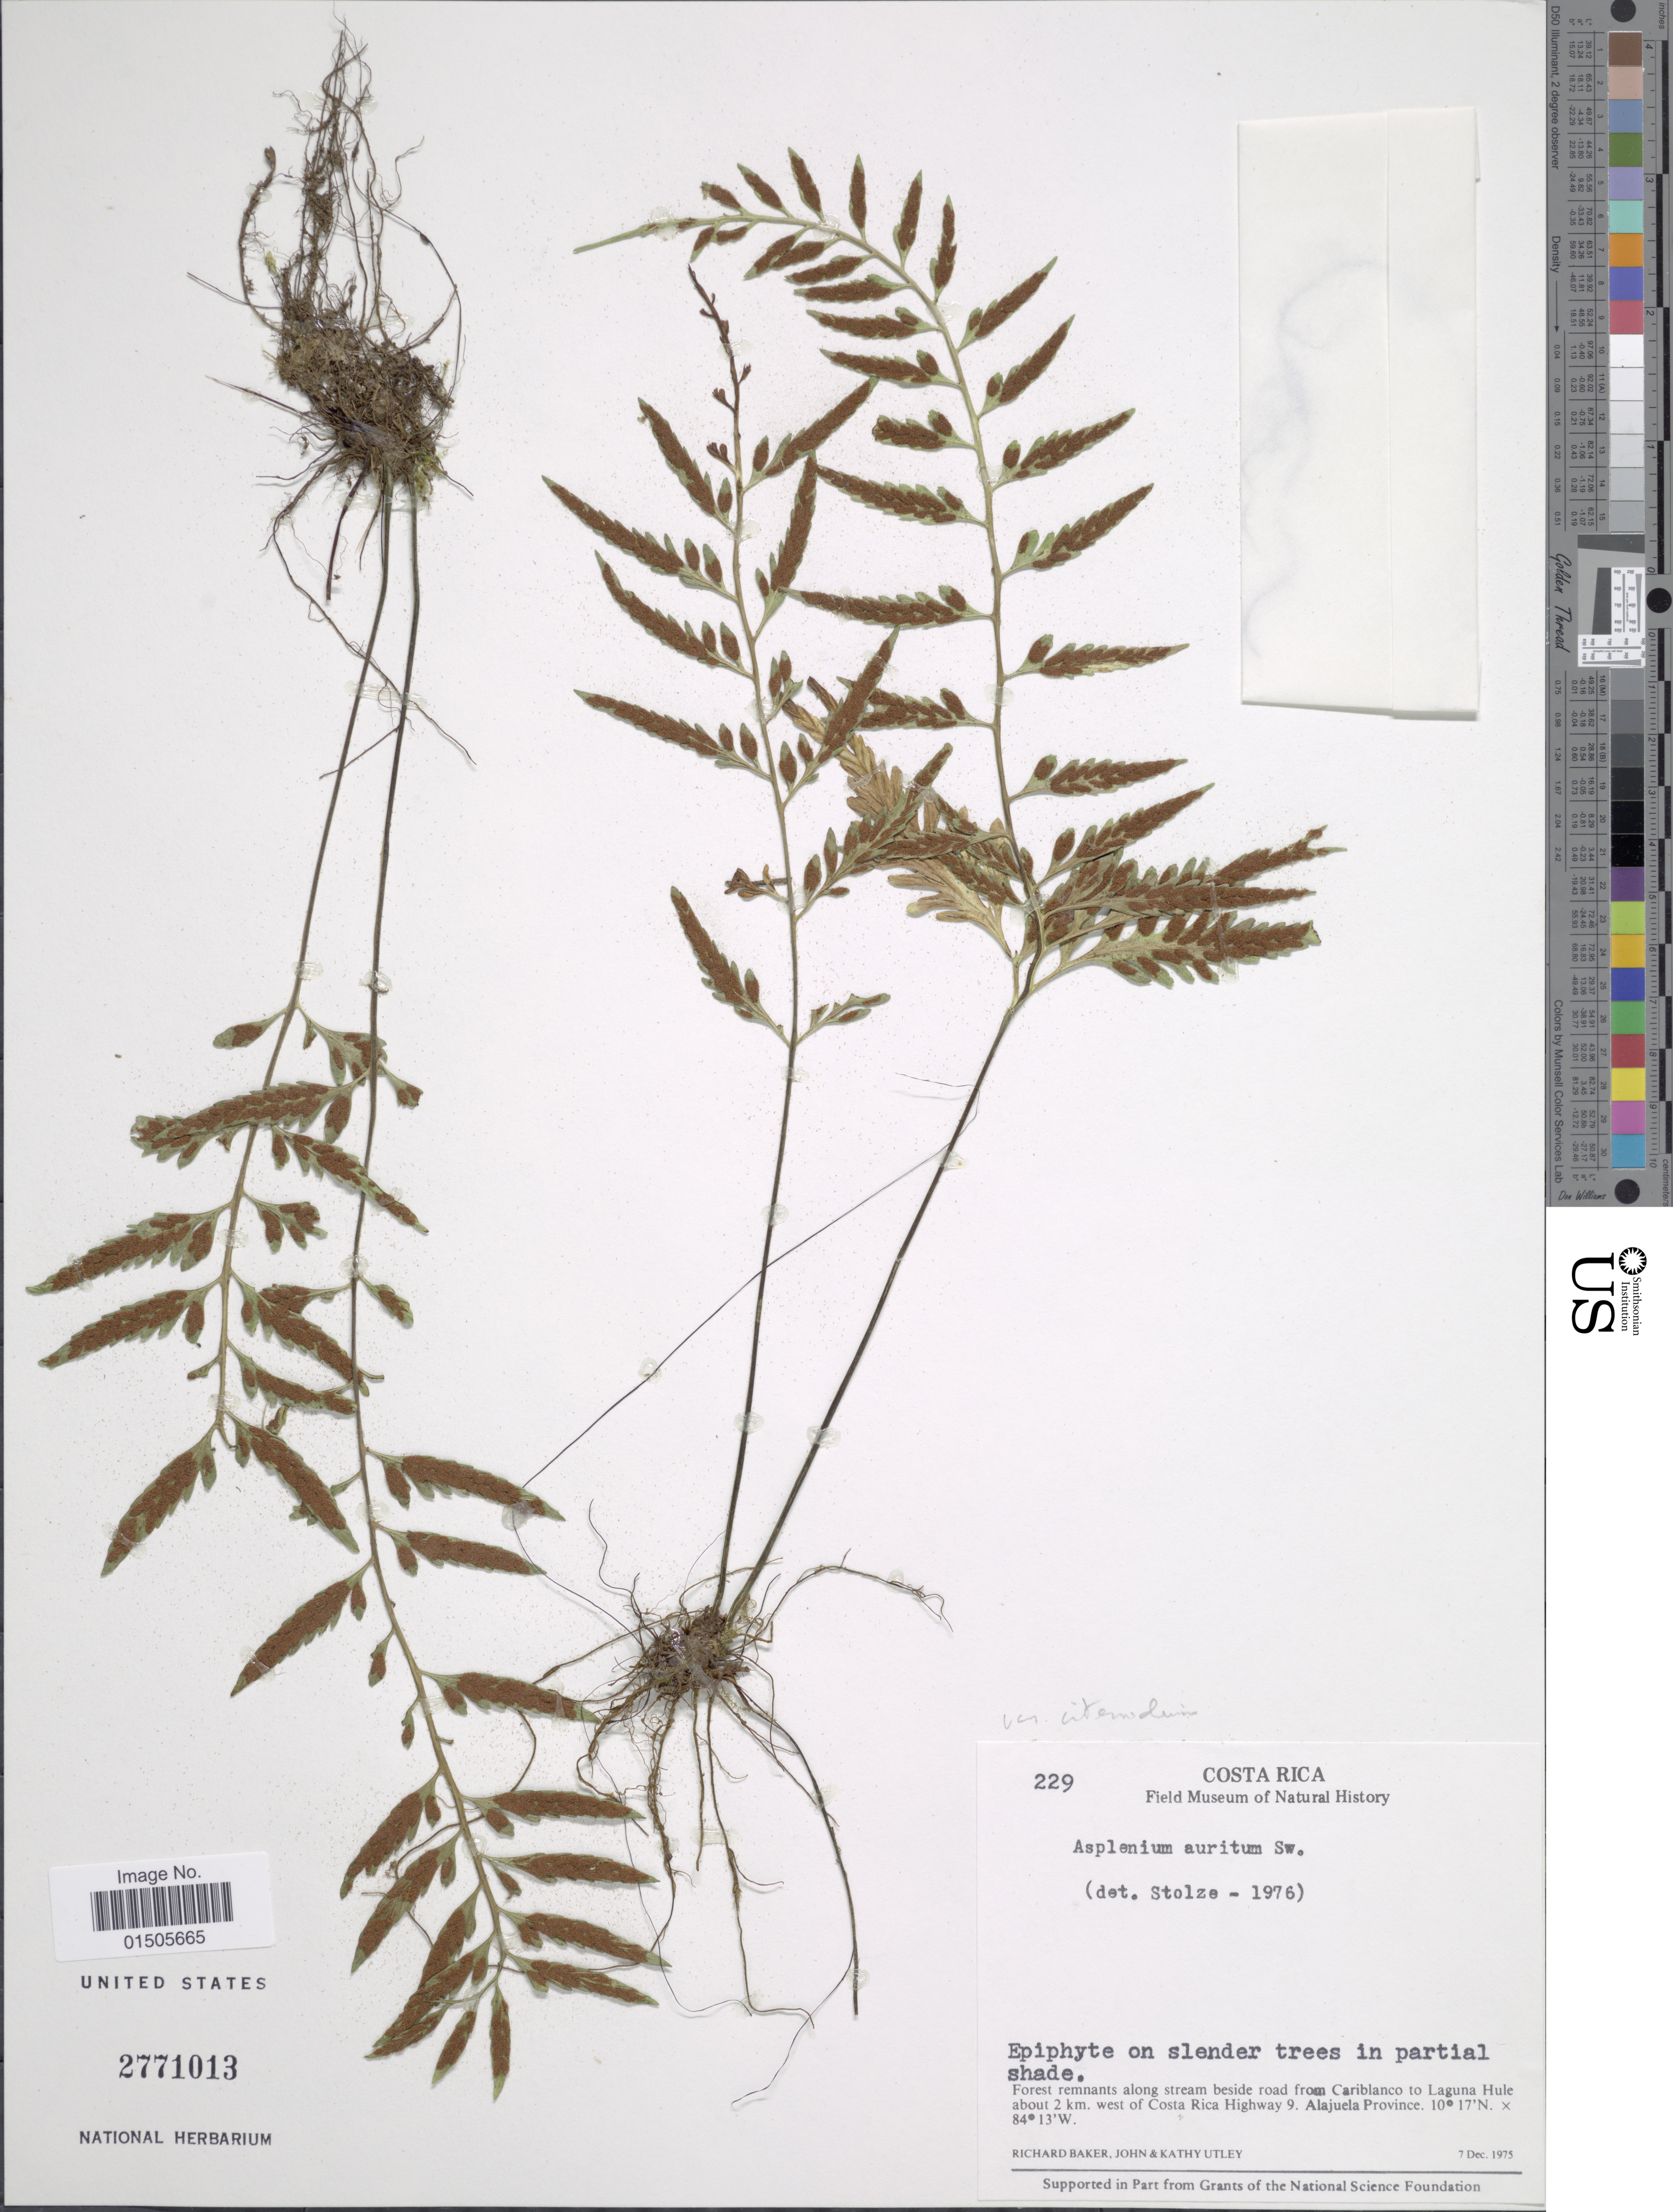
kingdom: Plantae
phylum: Tracheophyta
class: Polypodiopsida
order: Polypodiales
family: Aspleniaceae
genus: Asplenium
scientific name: Asplenium auritum var. intermedium ined.?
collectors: R. A. Baker, J. F. Utley & K. Burt-Utley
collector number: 229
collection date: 1975-12-07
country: Costa Rica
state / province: Alajuela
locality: Forest remnants along stream beside road from Cariblanco to Lagun Hule about 2 km. west of Costa Rica Highway 9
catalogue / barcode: US 2771013